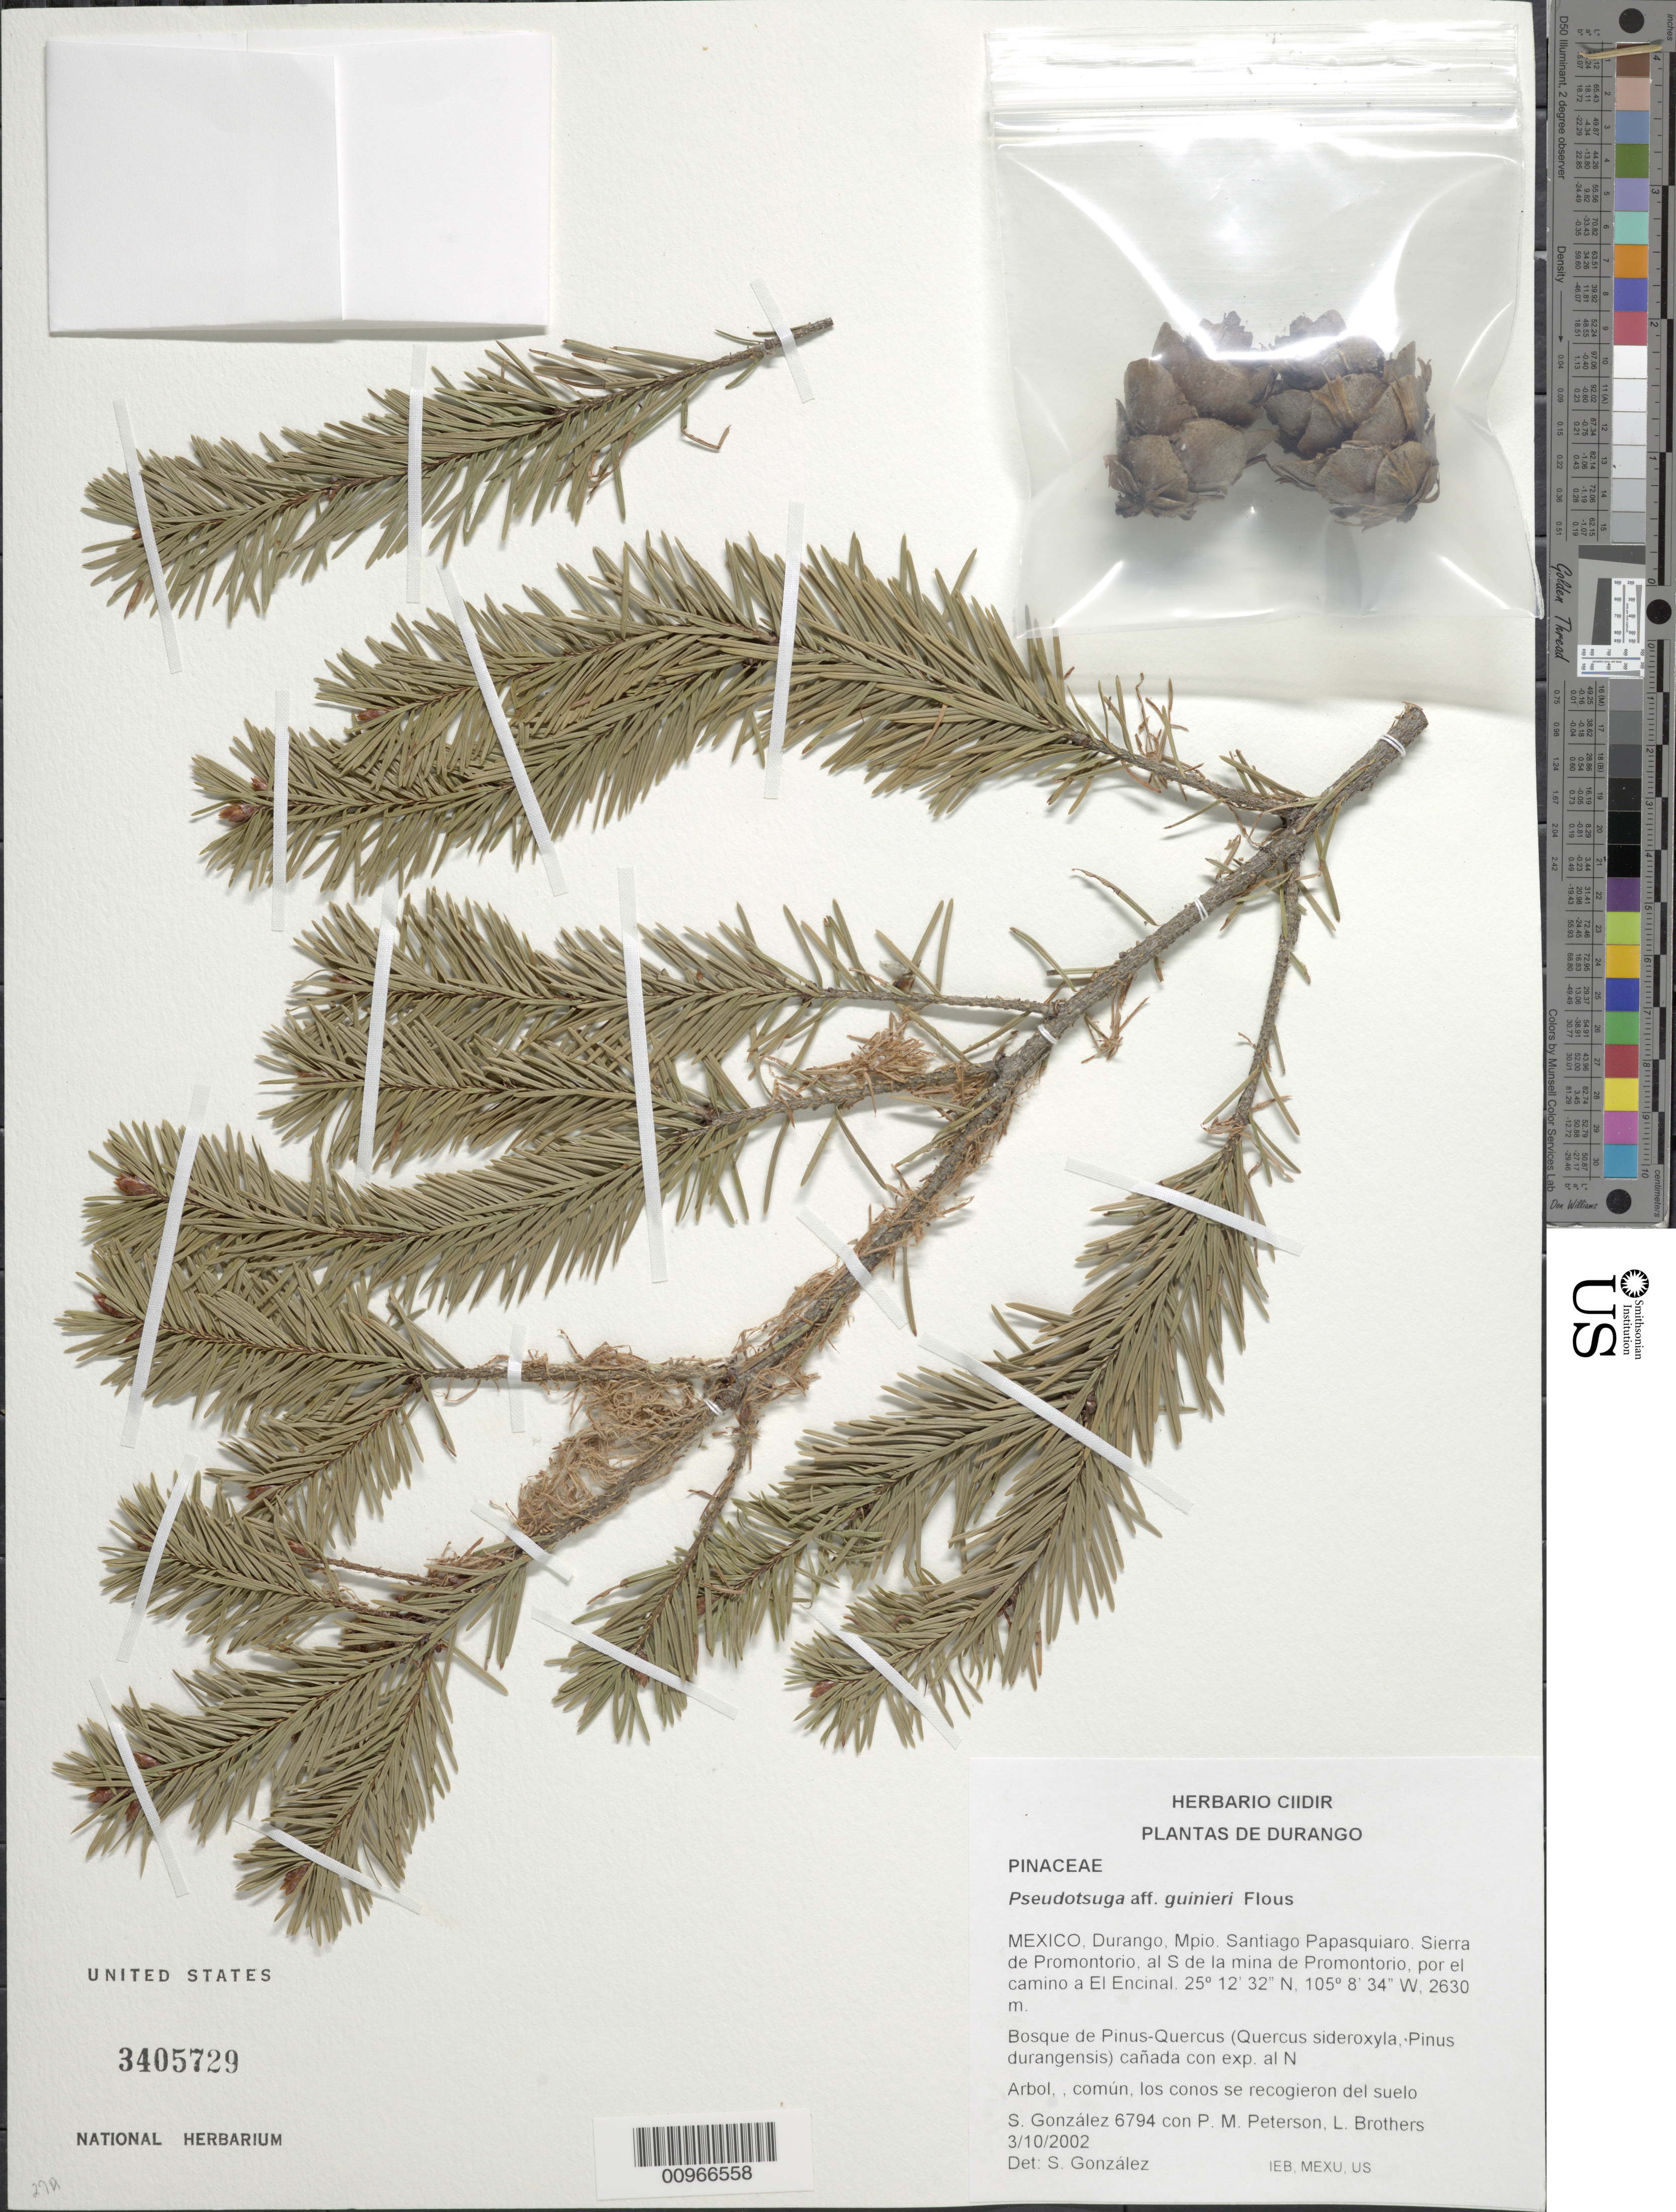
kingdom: Plantae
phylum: Tracheophyta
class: Pinopsida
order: Pinales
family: Pinaceae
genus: Pseudotsuga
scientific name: Pseudotsuga guinieri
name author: Flous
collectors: M. S. González-Elizondo, P. M. Peterson & L. E. Brothers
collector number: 6794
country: Mexico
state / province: Durango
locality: Sabtuagi Oaoasqyuarim Sierra de Orinibtirui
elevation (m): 2630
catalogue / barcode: US 3405729